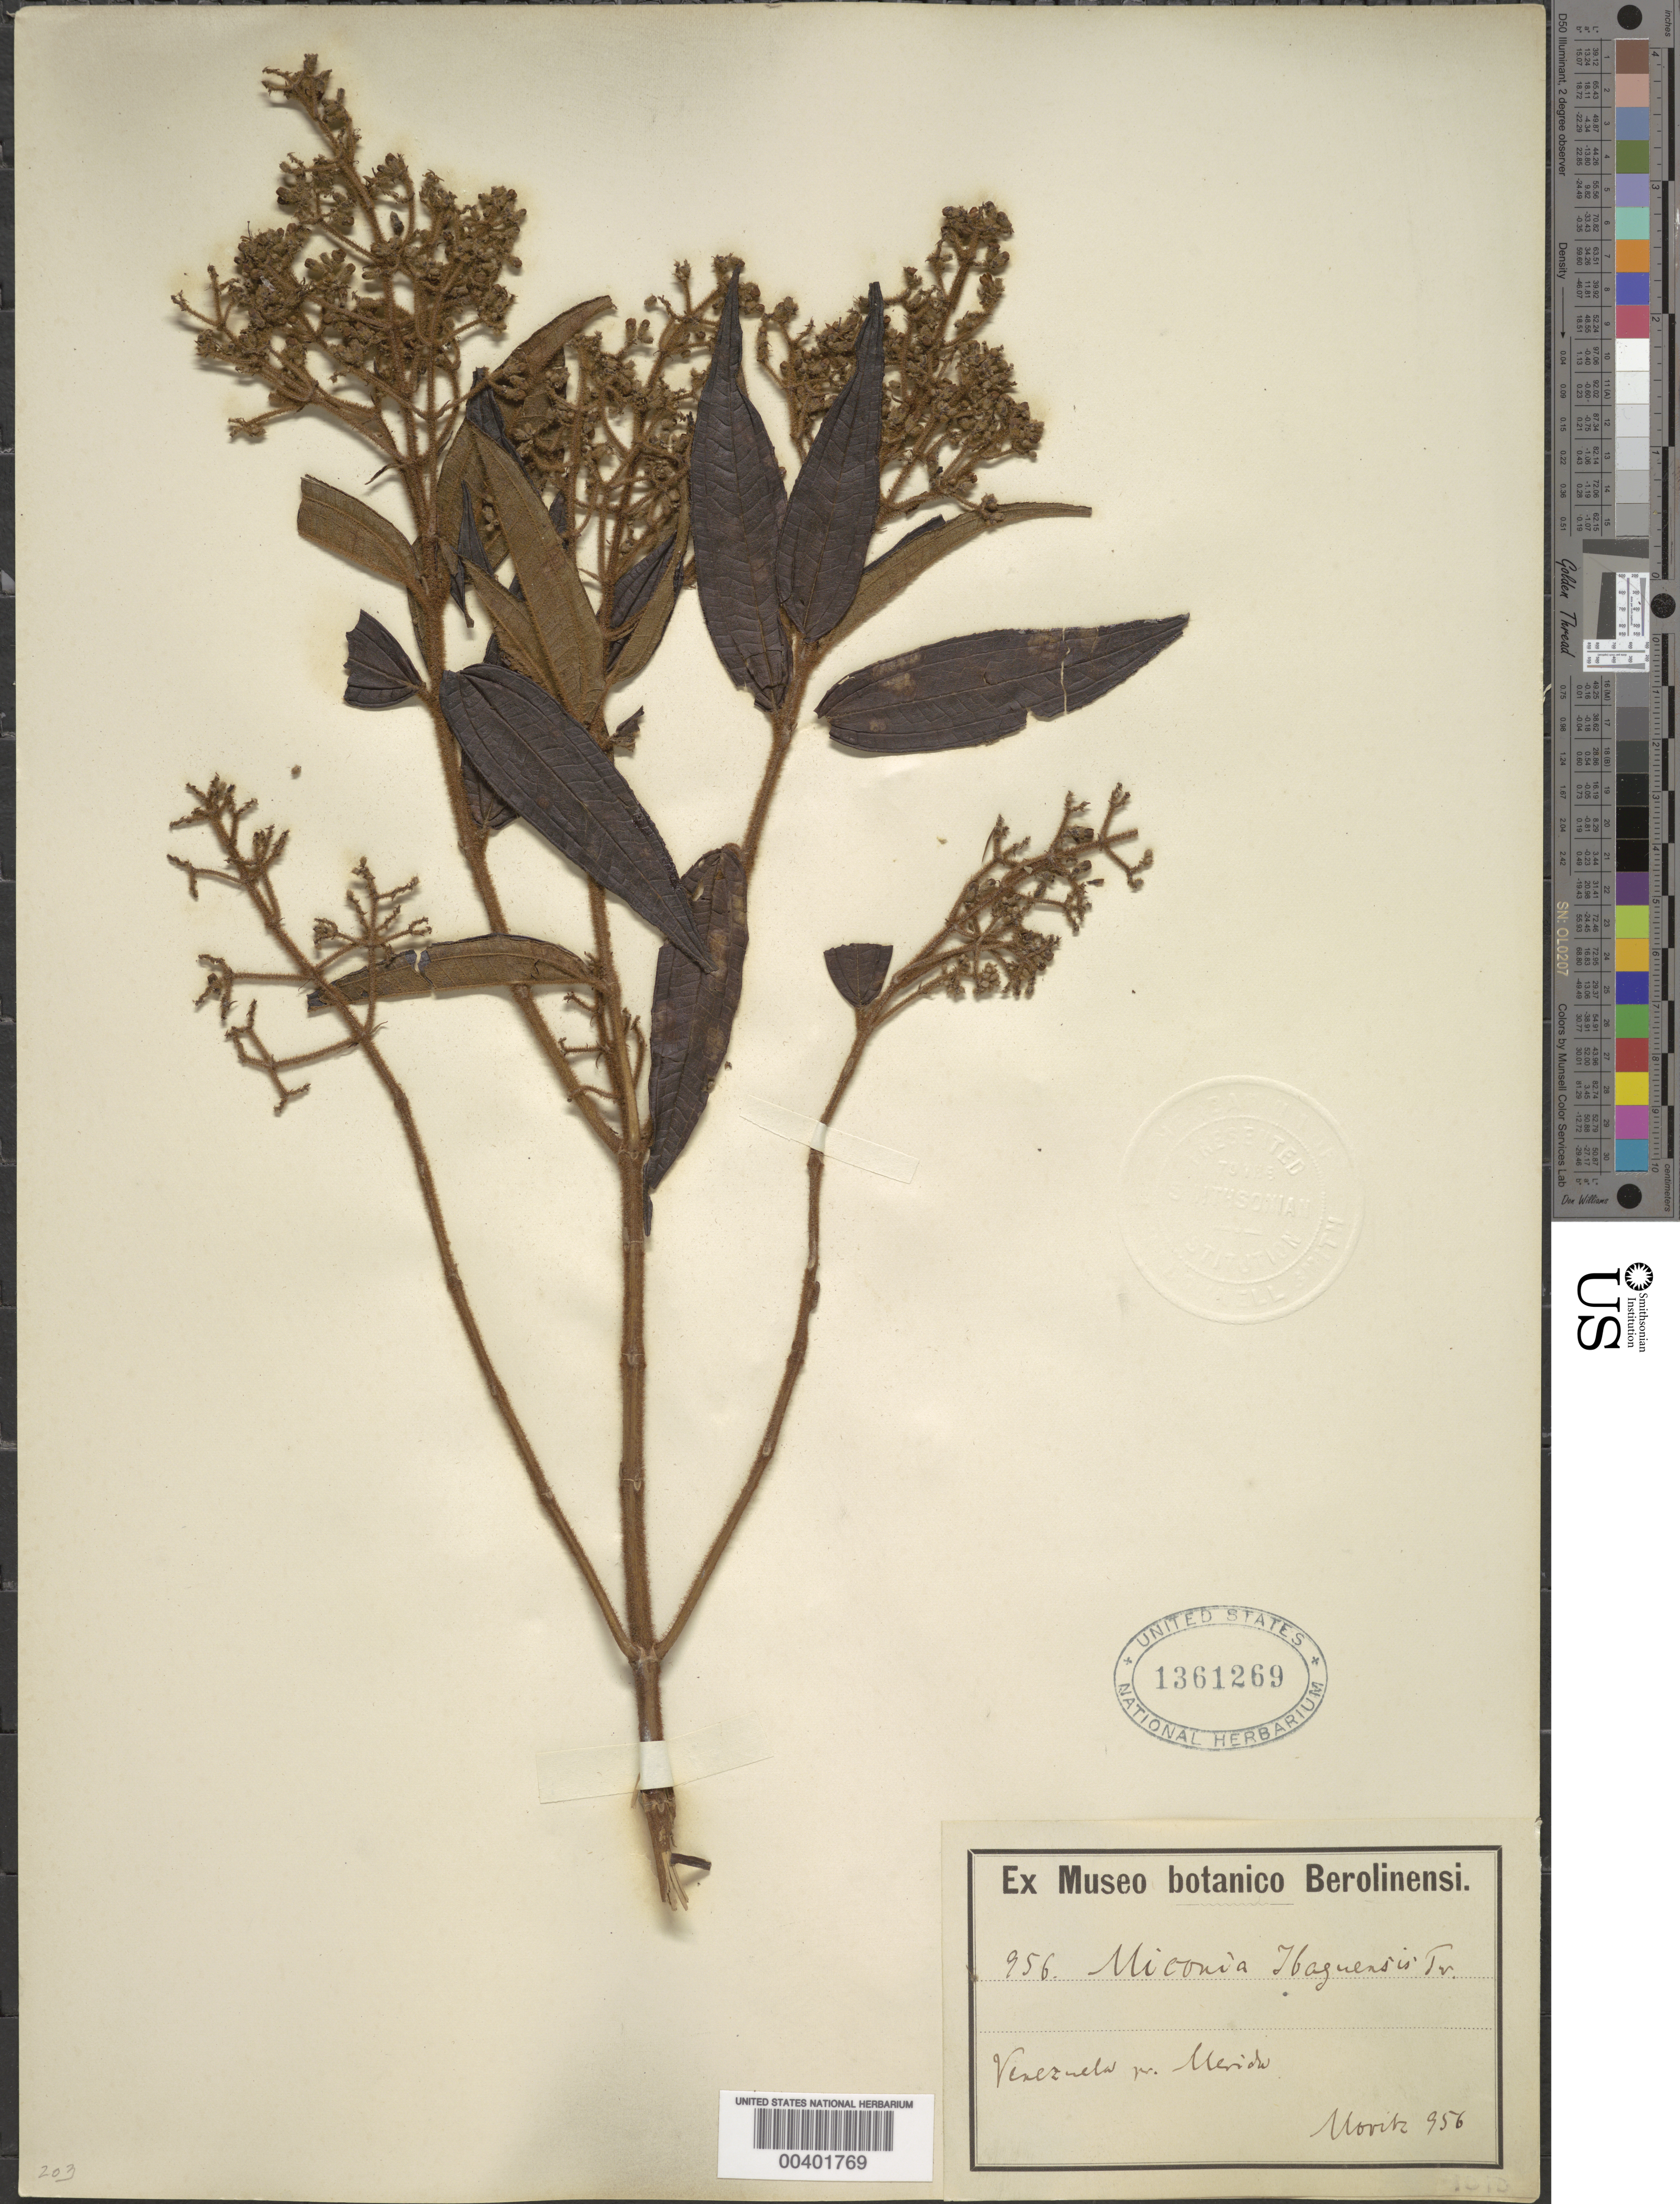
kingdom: Plantae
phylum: Tracheophyta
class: Magnoliopsida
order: Myrtales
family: Melastomataceae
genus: Miconia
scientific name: Miconia ibaguensis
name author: (Bonpl.) Triana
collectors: J. W. Moritz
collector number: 956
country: Venezuela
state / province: Mérida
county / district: Libertador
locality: Near Mérida. Merida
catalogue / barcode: US 1361269